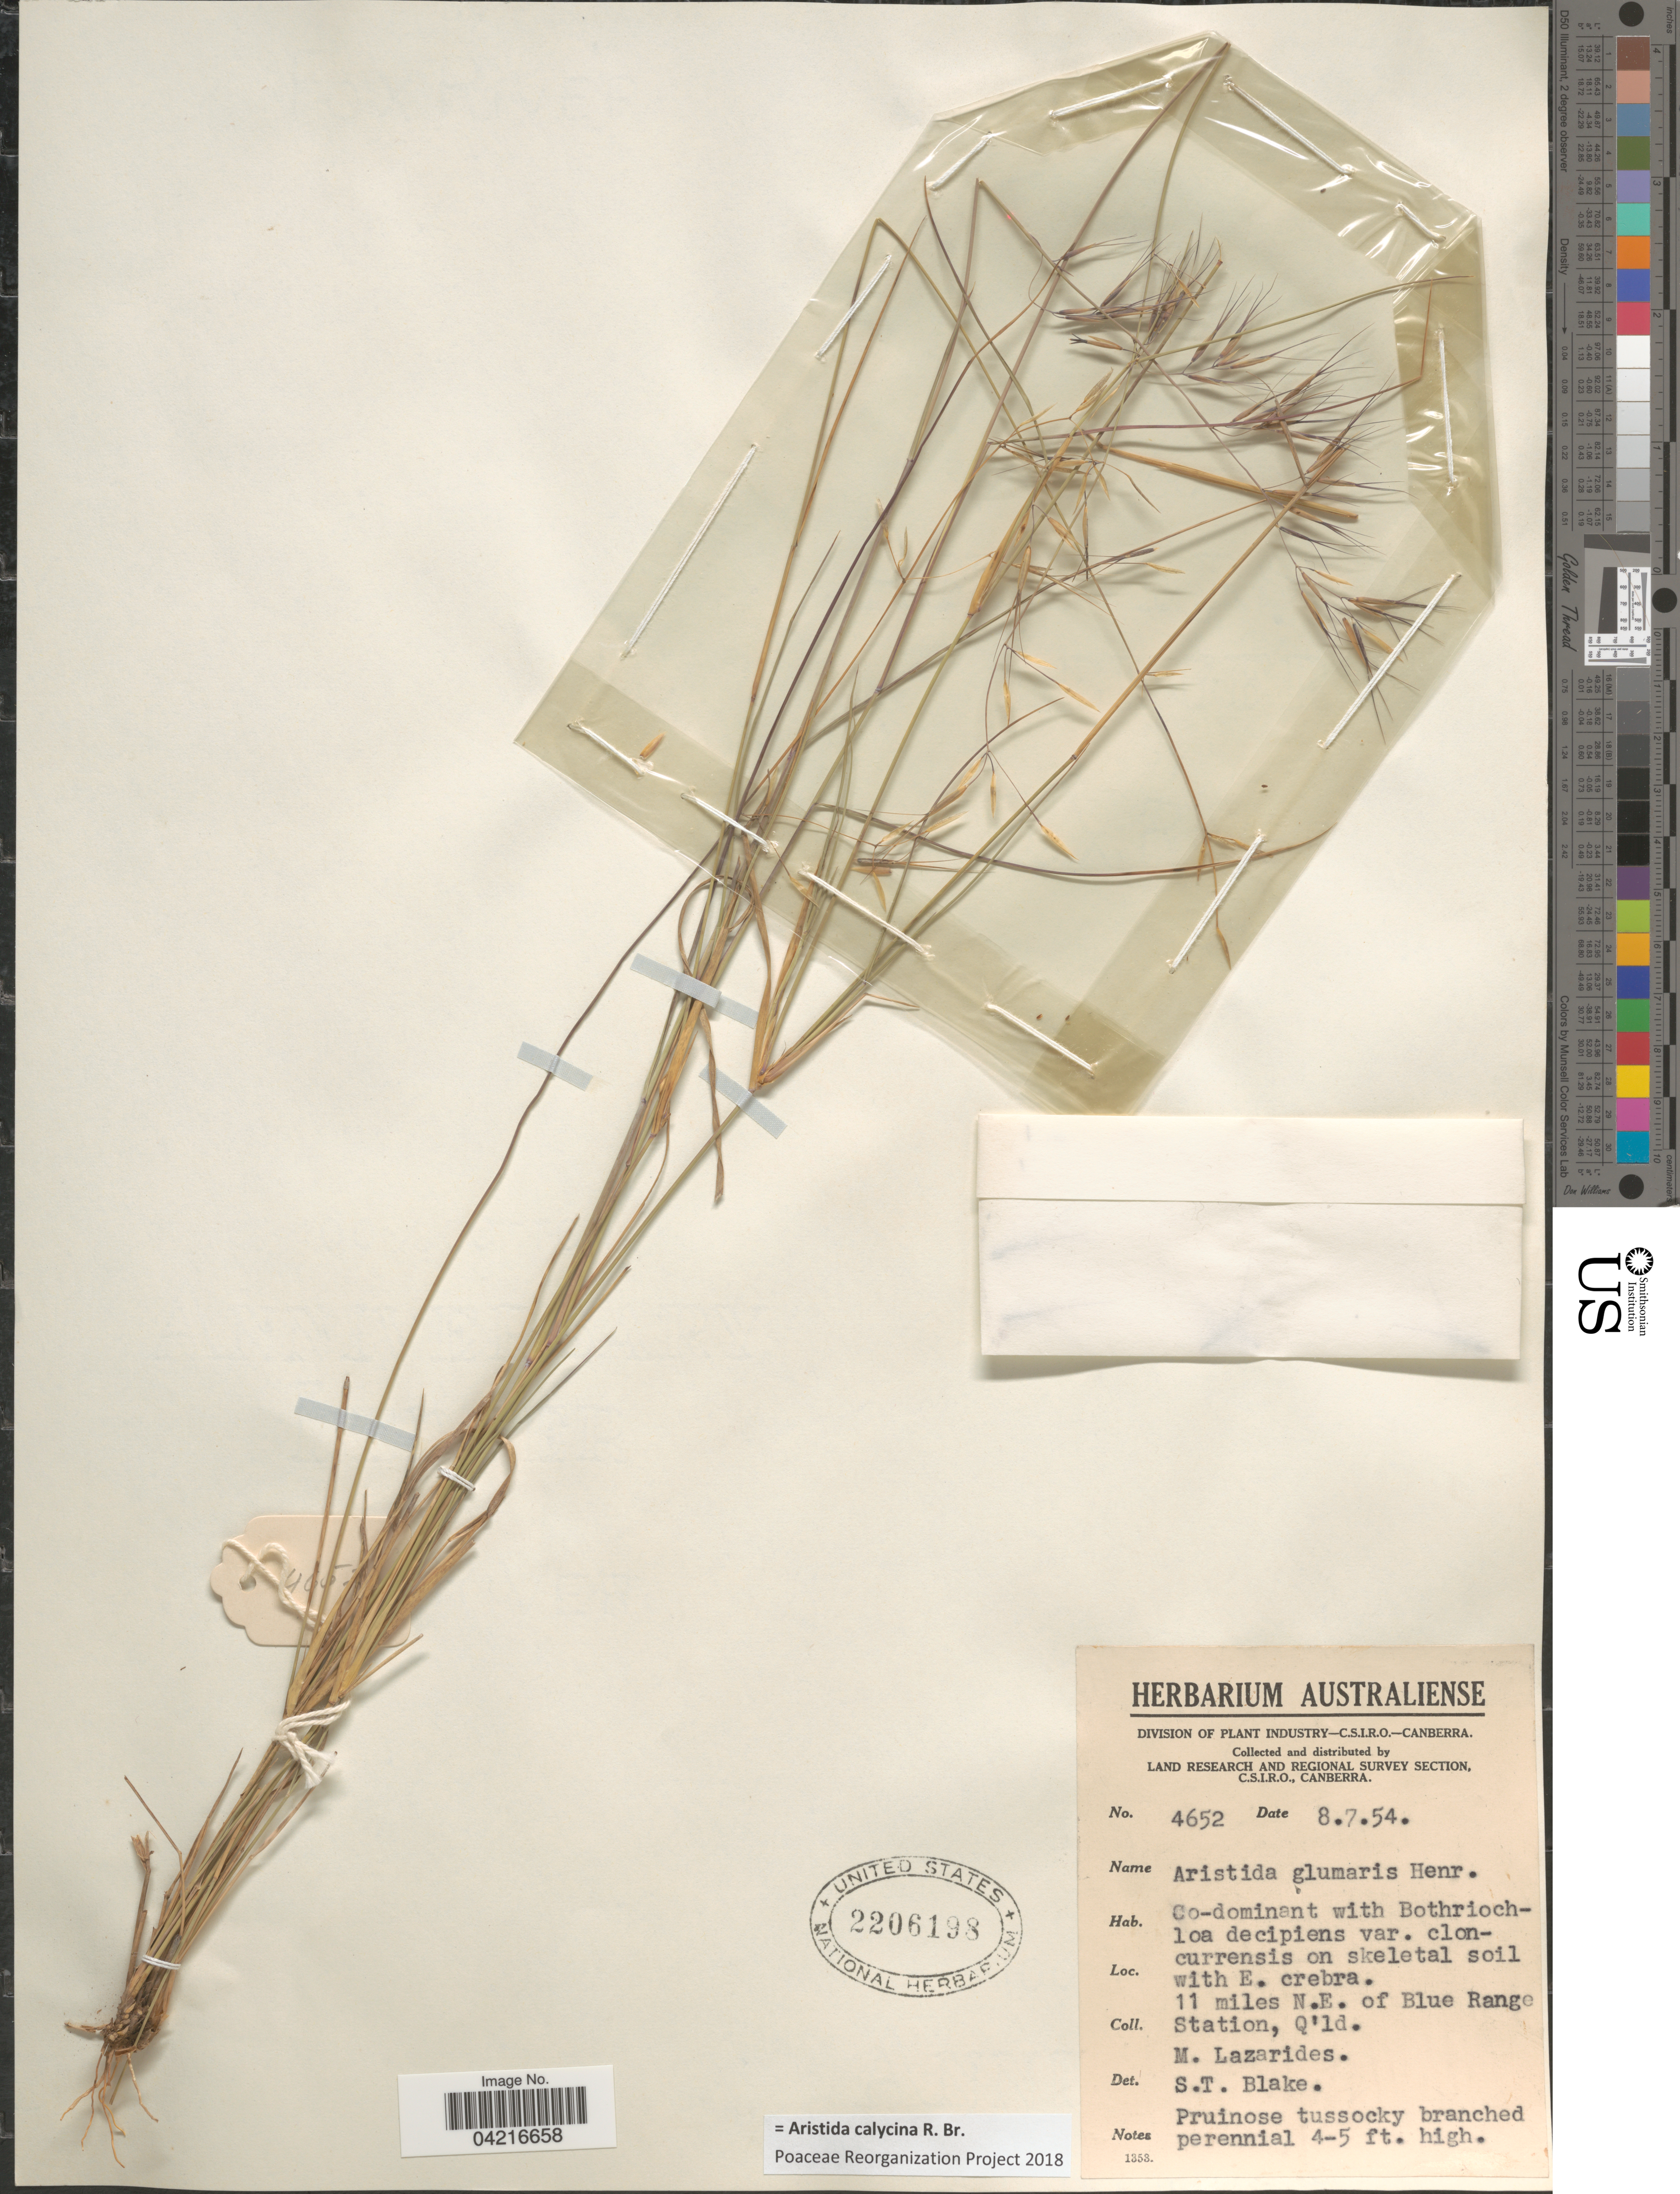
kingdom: Plantae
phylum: Tracheophyta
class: Liliopsida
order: Poales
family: Poaceae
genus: Aristida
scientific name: Aristida calycina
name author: R. Br.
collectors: M. Lazarides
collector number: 4652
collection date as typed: Transcribed d/m/y: 8/7/54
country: Australia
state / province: Queensland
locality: Land Research and Regional Survey Section, C.S.I.R.O. 11 miles N.E. of Blue Range Station, Q'ld.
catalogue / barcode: US 2206198